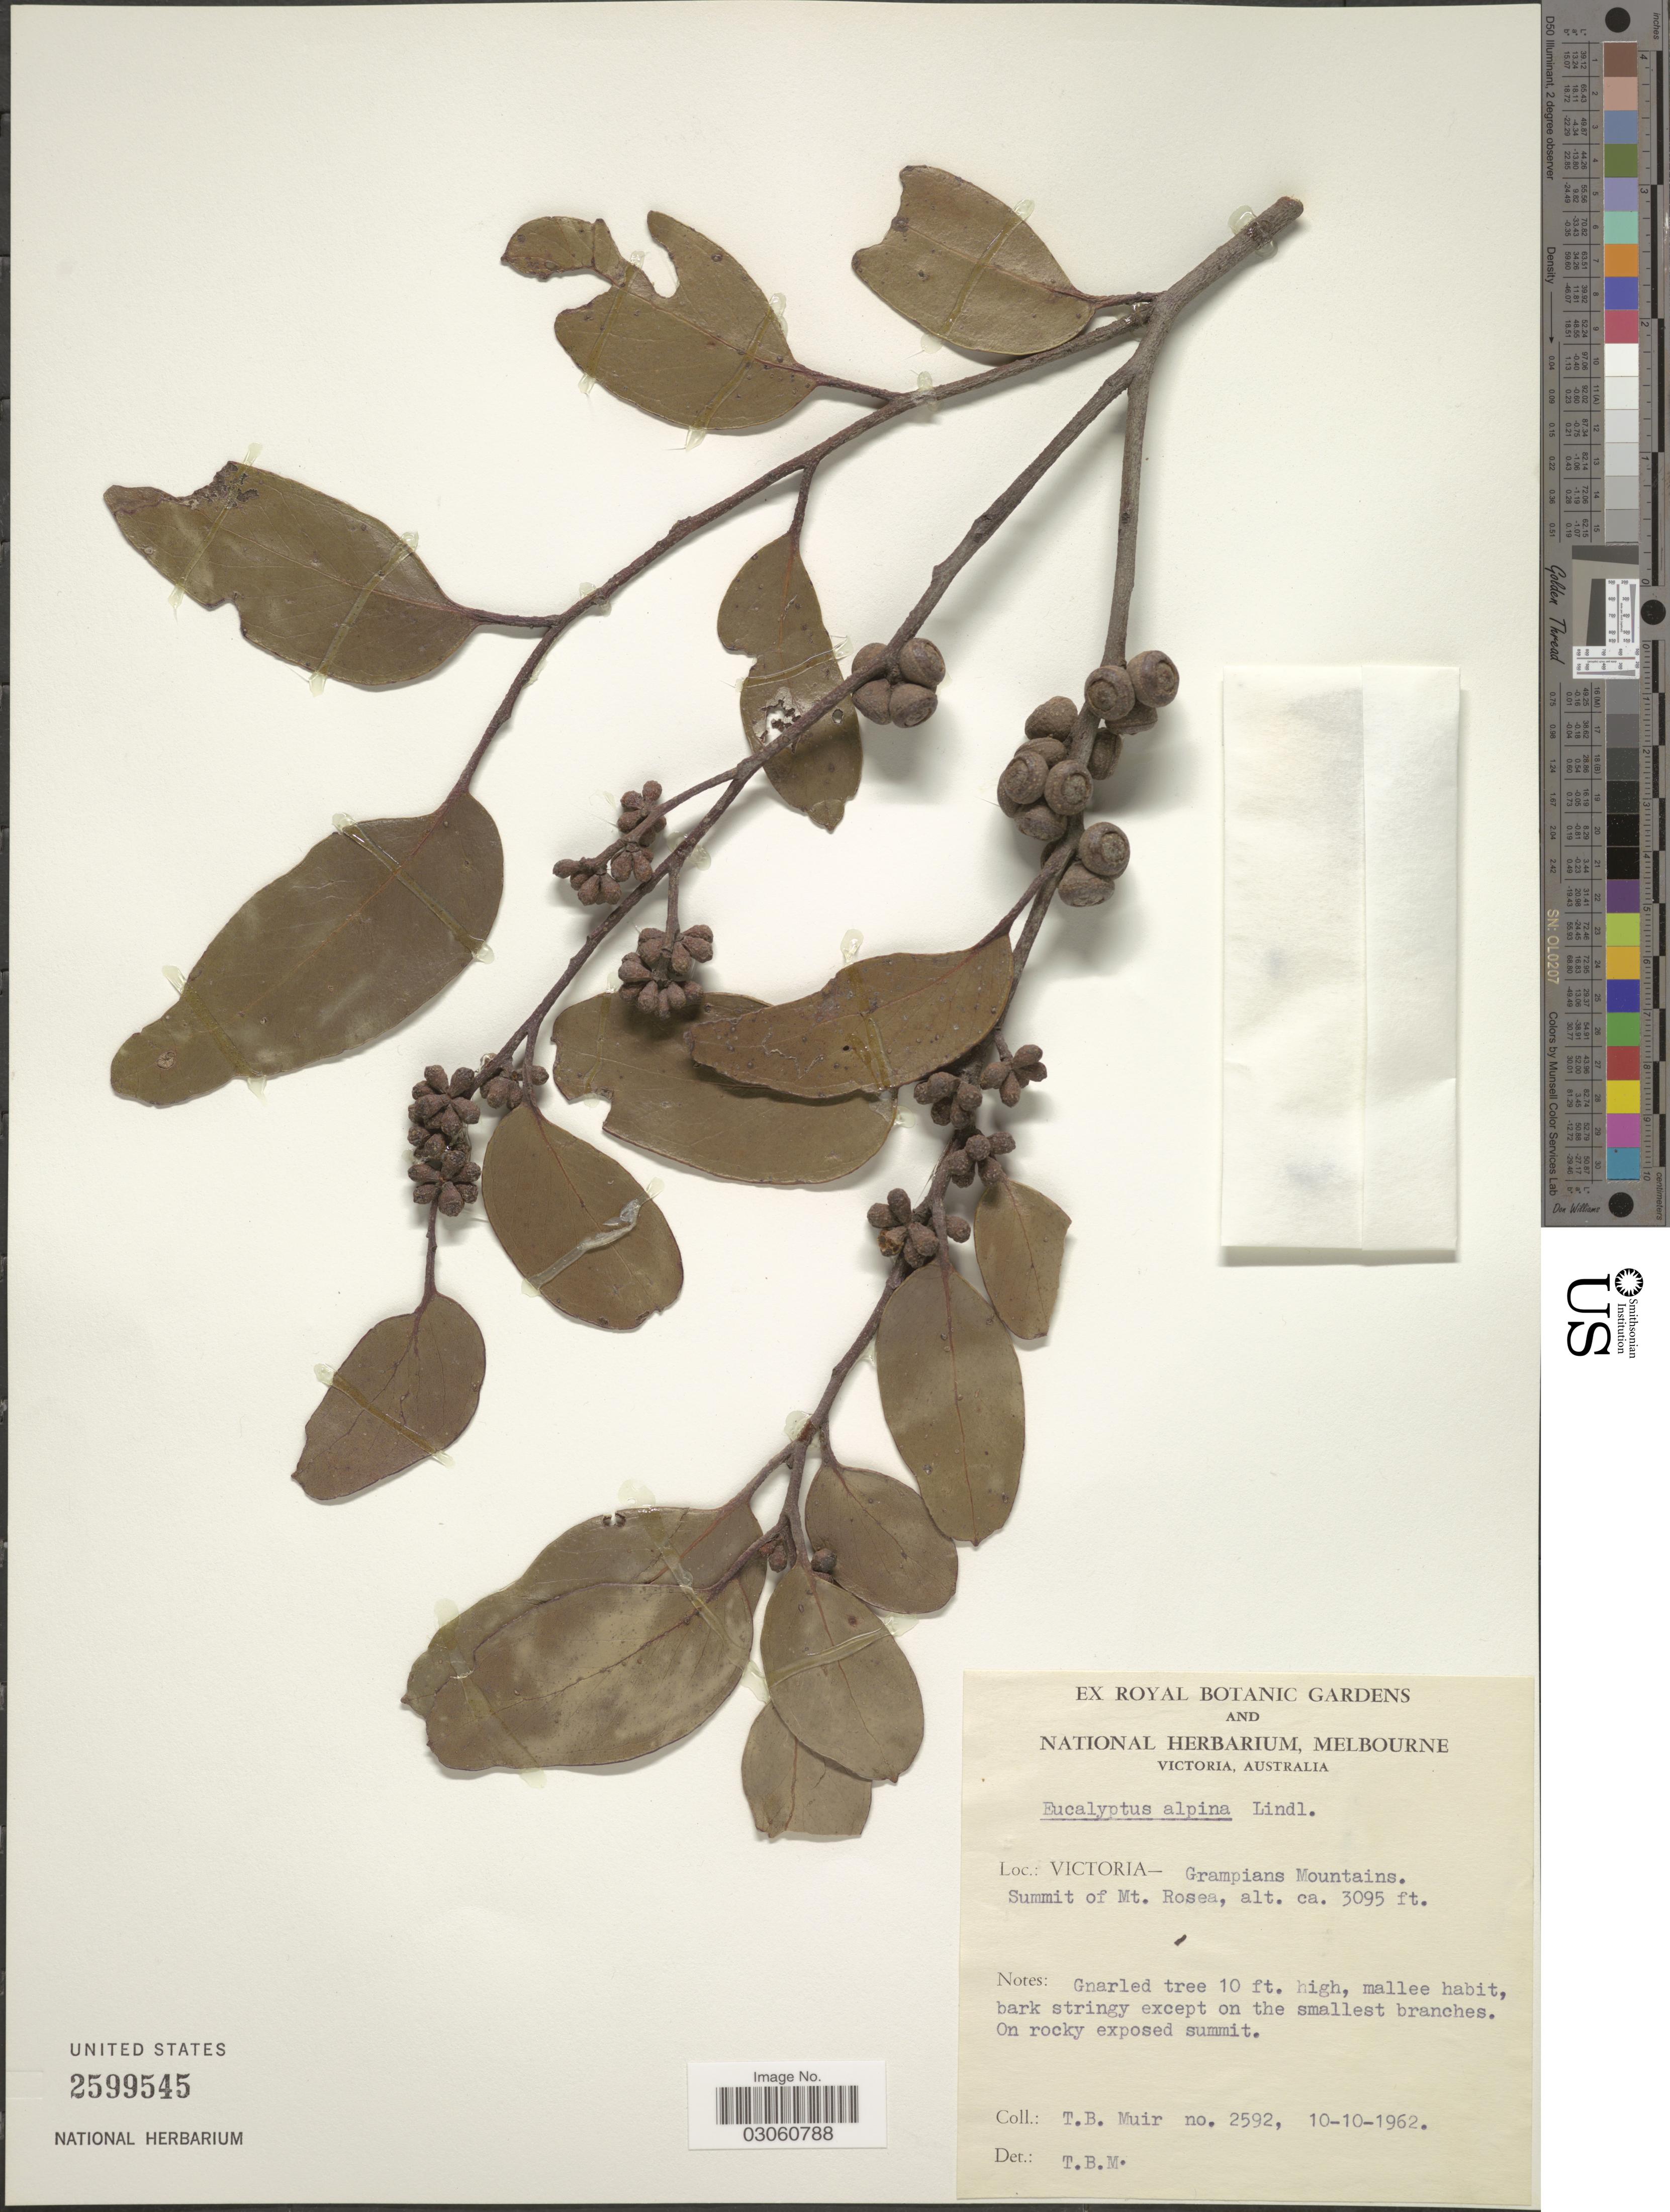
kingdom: Plantae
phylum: Tracheophyta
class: Magnoliopsida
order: Myrtales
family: Myrtaceae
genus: Eucalyptus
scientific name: Eucalyptus alpina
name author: Lindl.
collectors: T. Muir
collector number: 2592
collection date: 1962-10-10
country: Australia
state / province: Victoria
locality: Victoria, Grampians Mountains, Summit of Mt. Rosea.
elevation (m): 943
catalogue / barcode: US 2599545